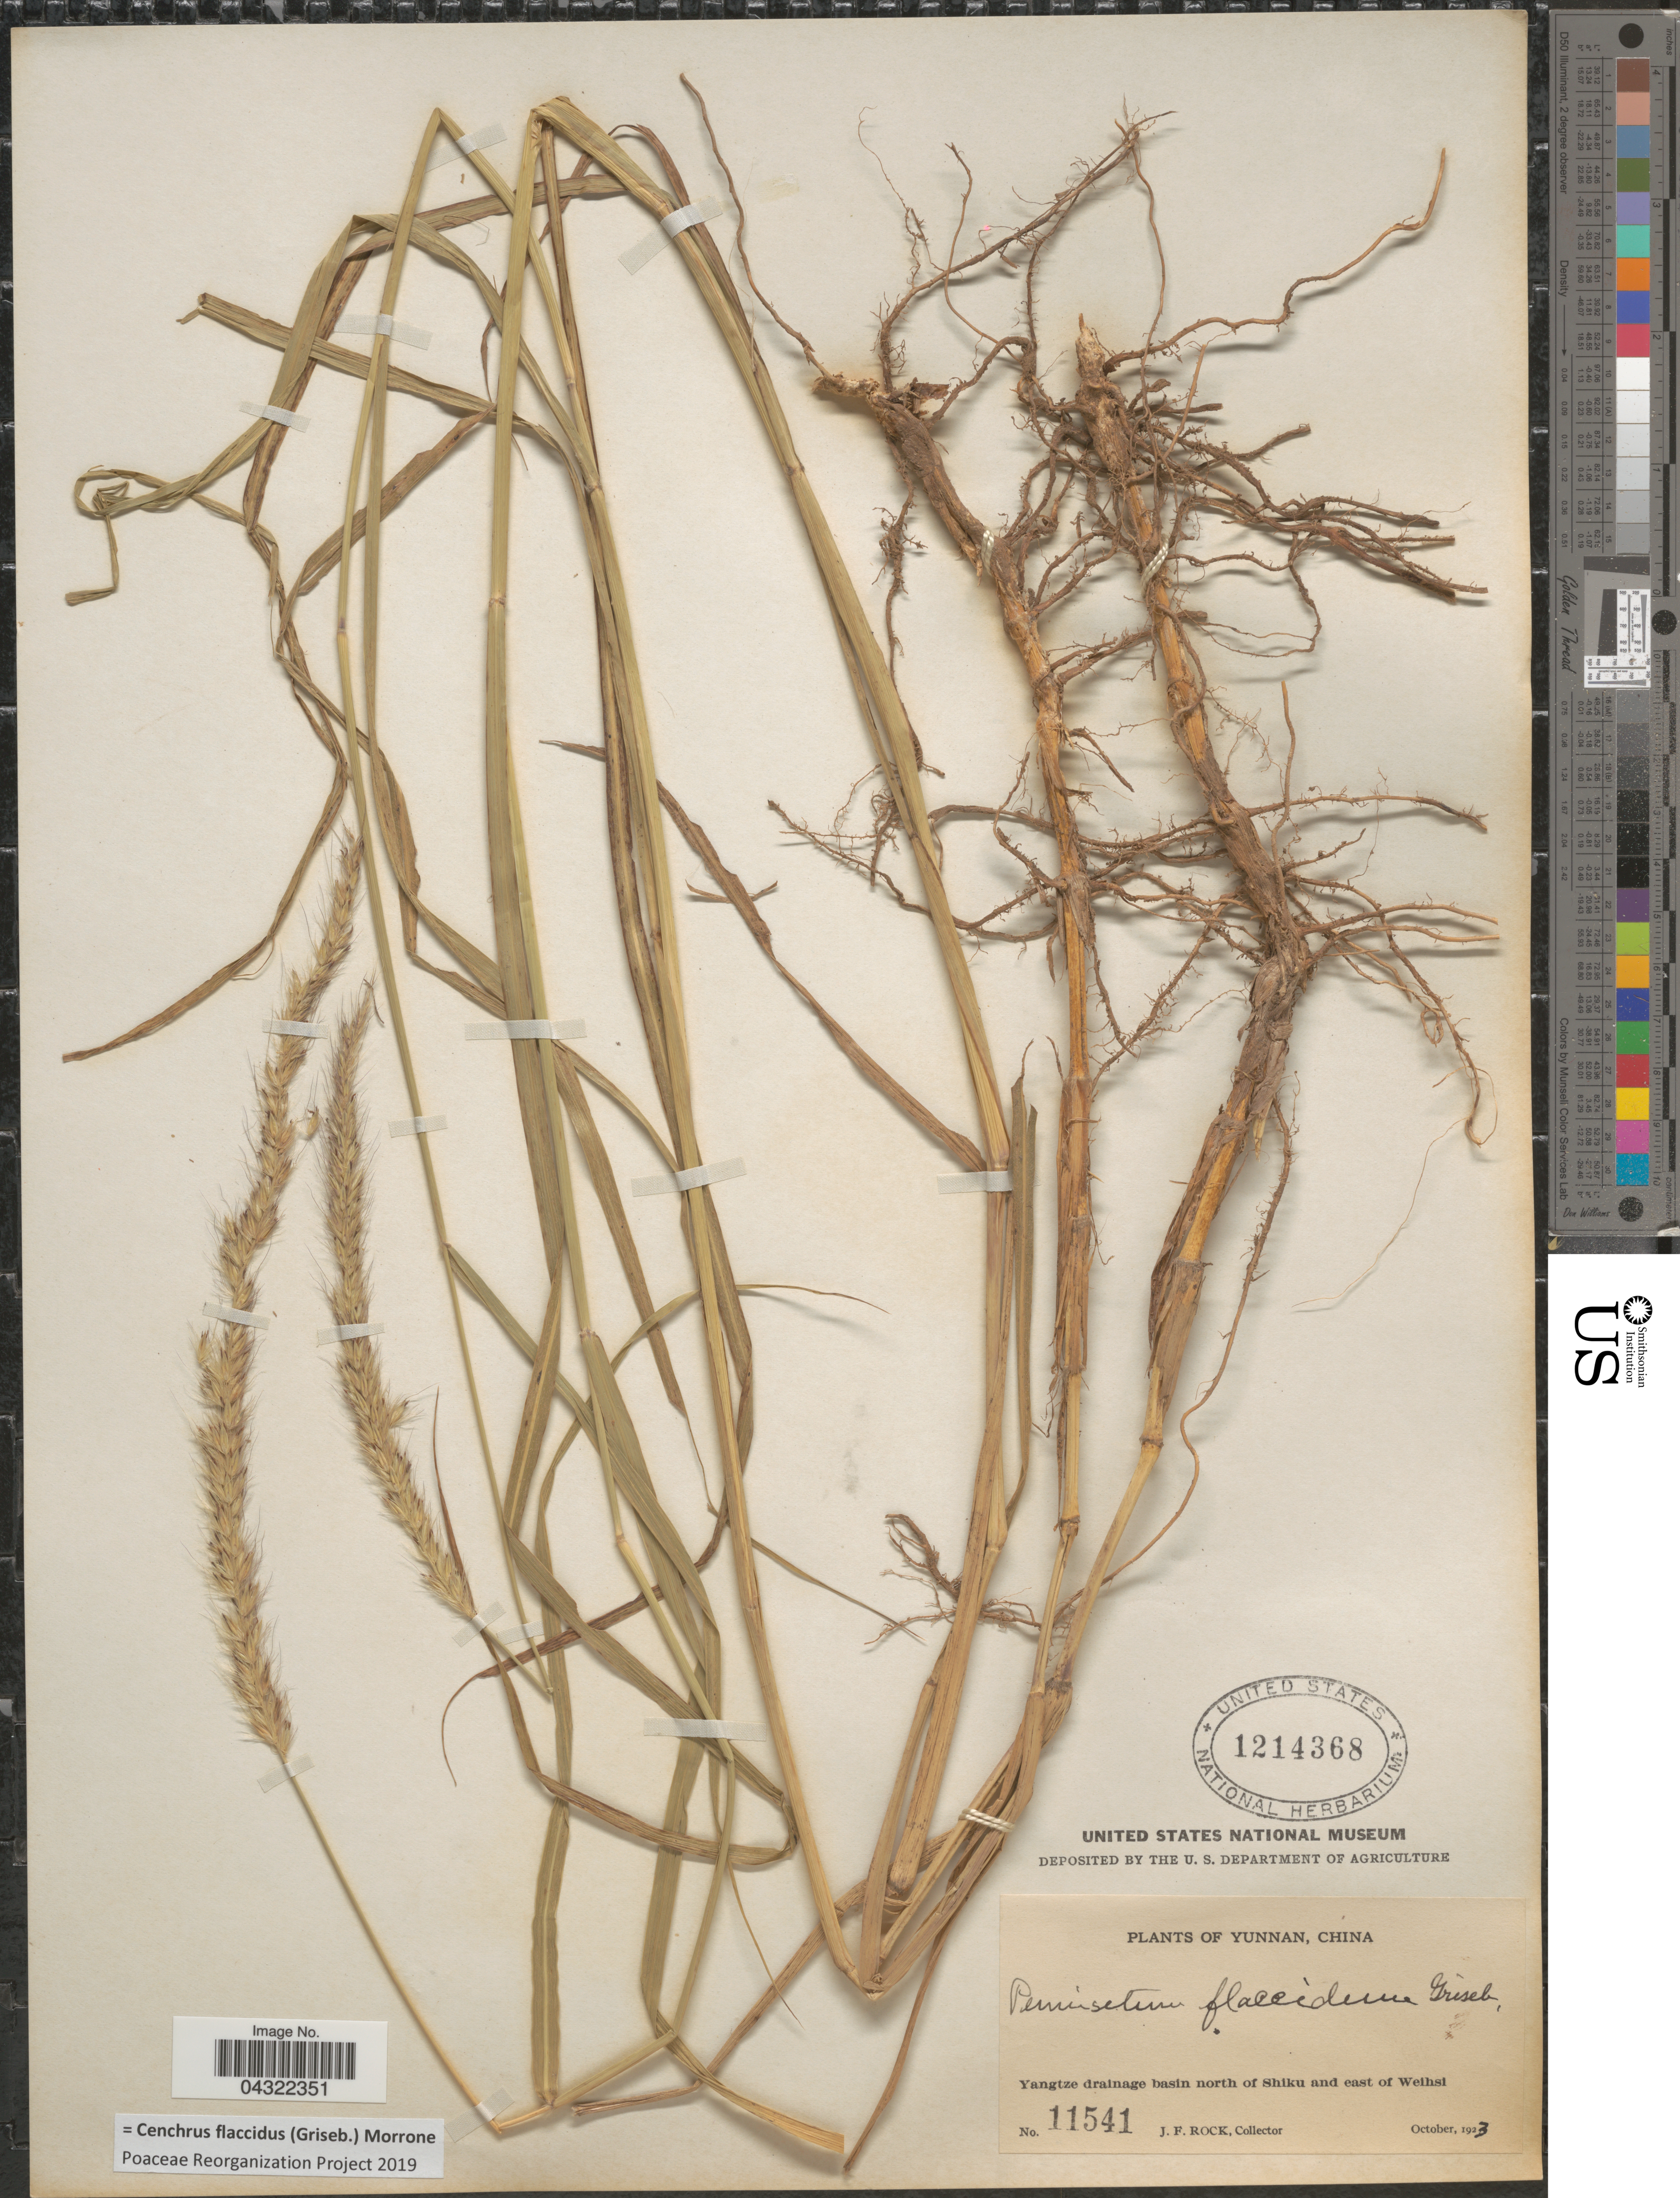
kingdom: Plantae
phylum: Tracheophyta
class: Liliopsida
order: Poales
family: Poaceae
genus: Cenchrus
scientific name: Cenchrus flaccidus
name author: (Griseb.) Morrone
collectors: J. Rock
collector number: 11541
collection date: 1923-10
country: China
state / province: Yunnan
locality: Yangtze drainage basin north of Shiku and east of Weihsi.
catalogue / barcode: US 1214368